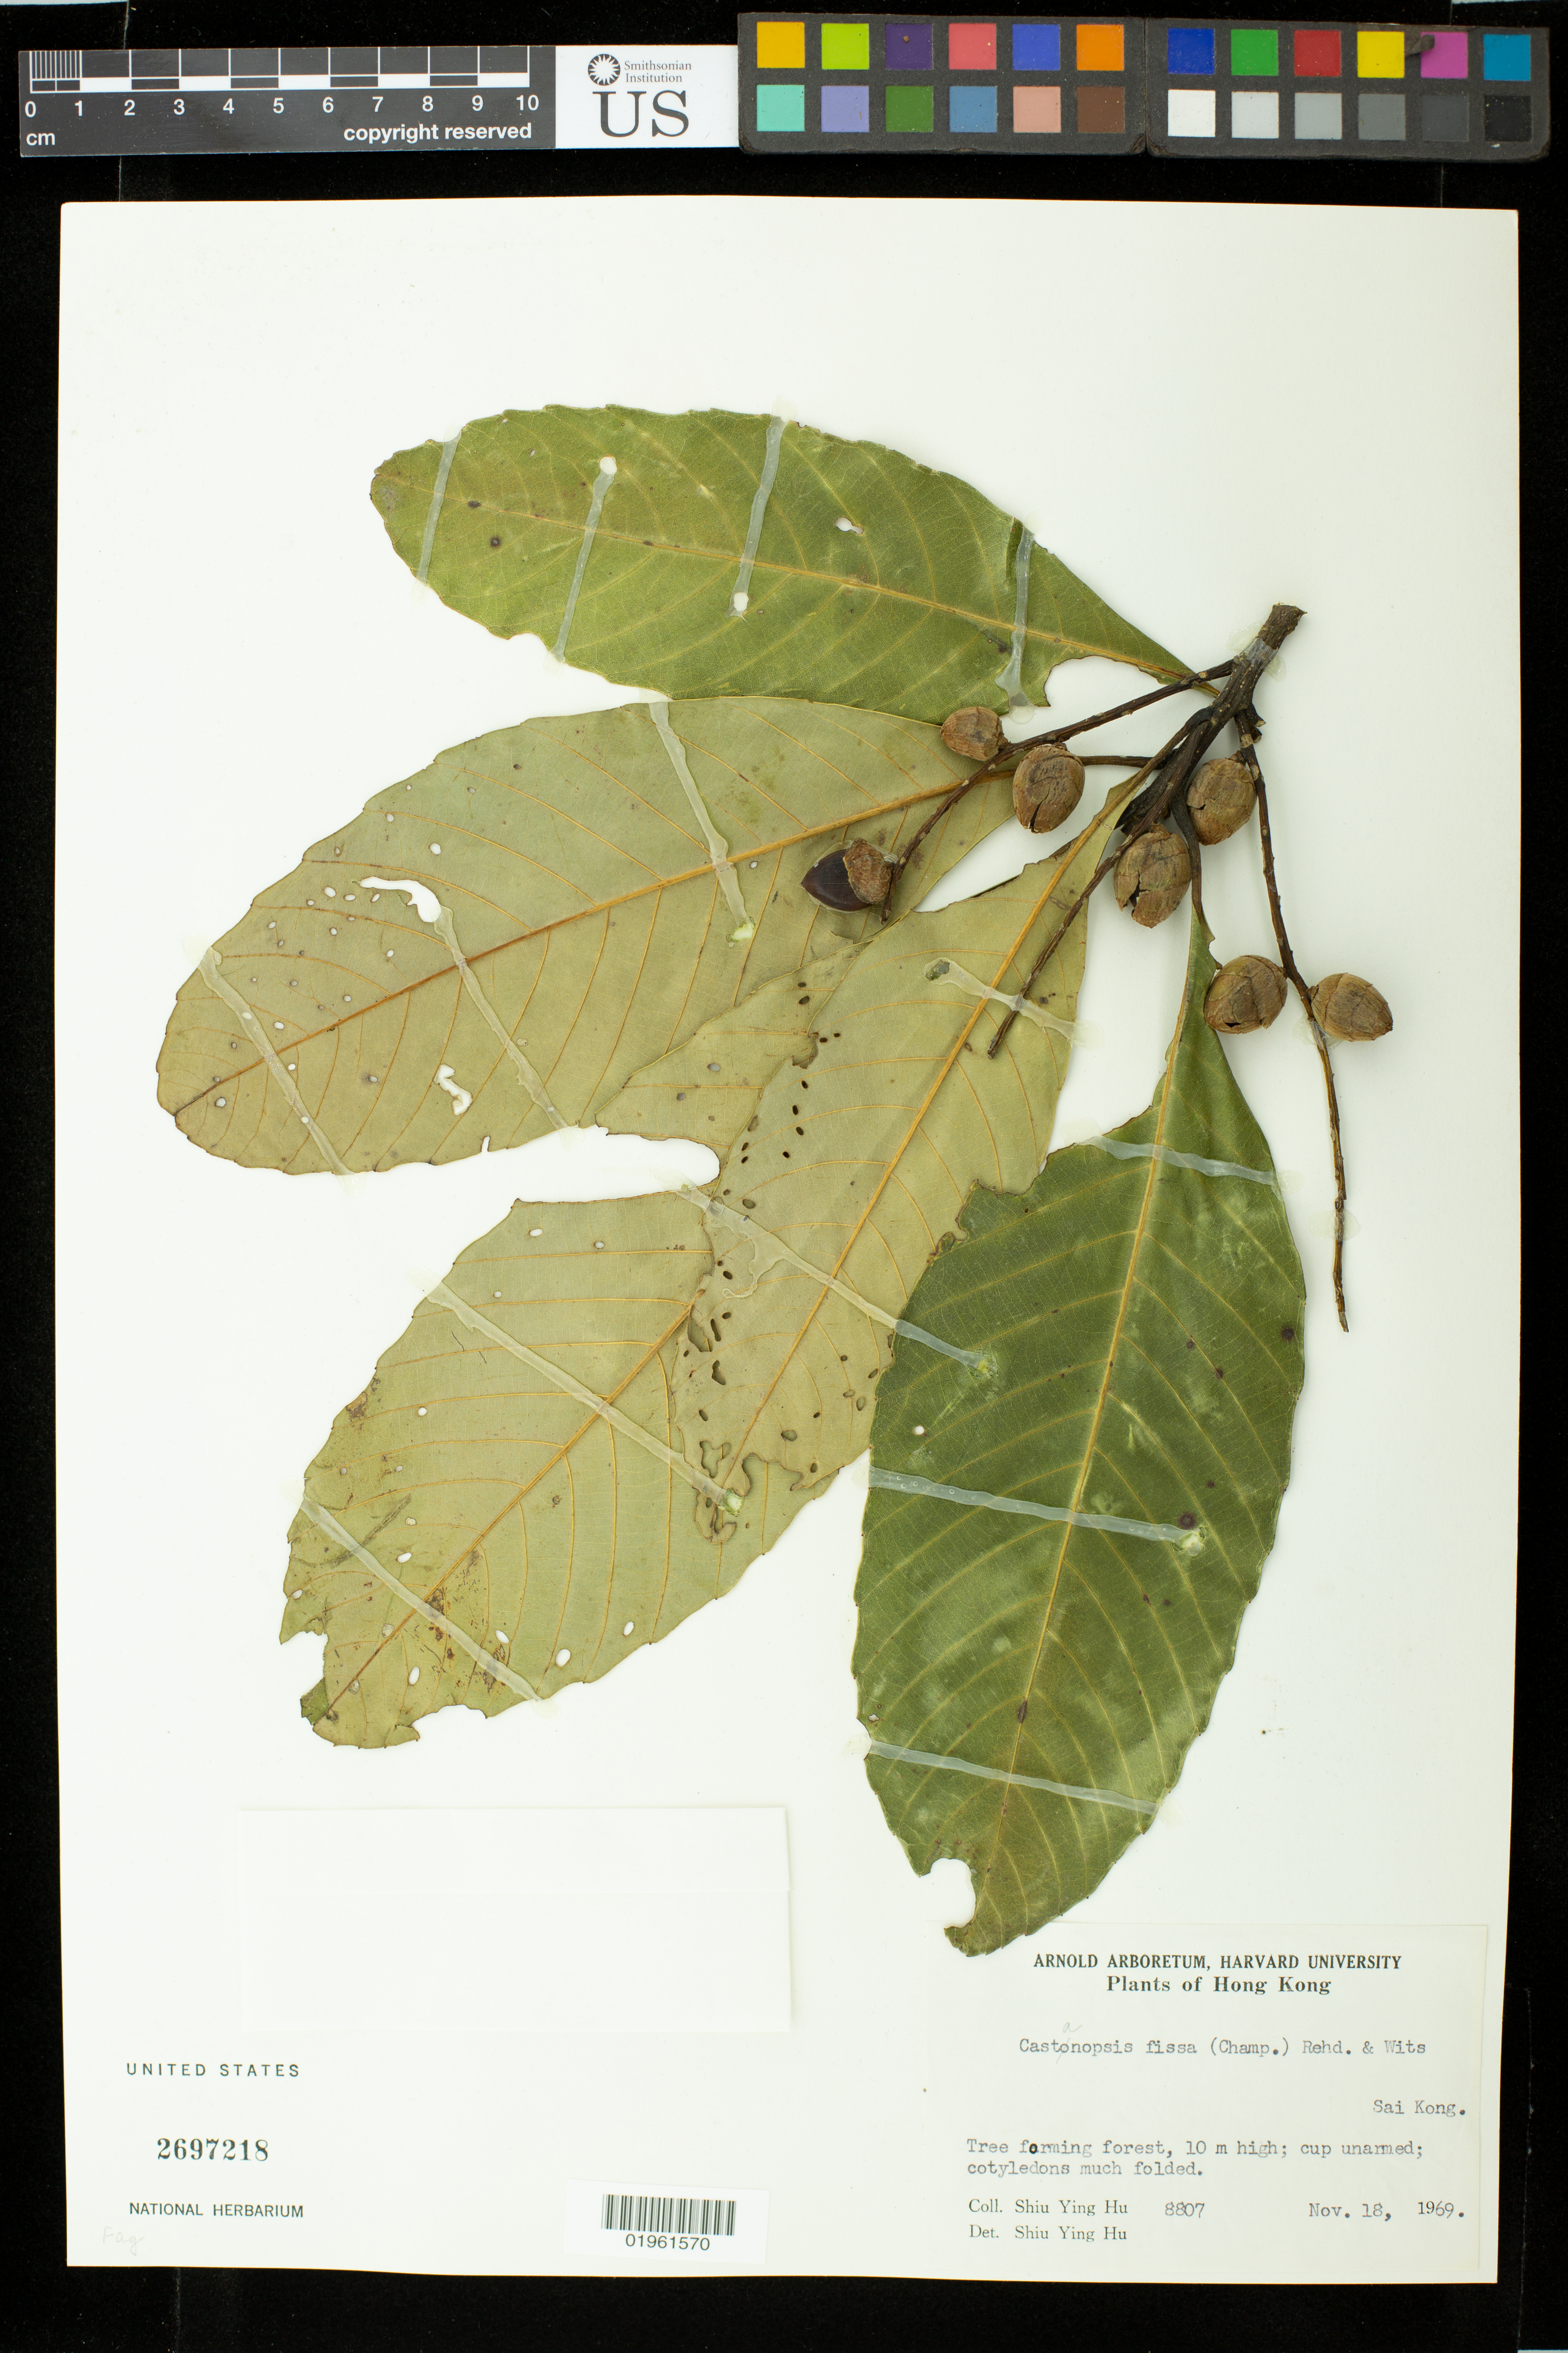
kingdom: Plantae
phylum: Tracheophyta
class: Magnoliopsida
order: Fagales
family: Fagaceae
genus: Castanopsis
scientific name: Castanopsis fissa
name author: (Champ. ex Benth.) Rehder & E.H. Wilson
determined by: Hu, S. Y.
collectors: S. Y. Hu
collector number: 8807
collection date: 1969-11-18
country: China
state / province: Hong Kong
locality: Sai Kong Side.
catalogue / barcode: US 2697218